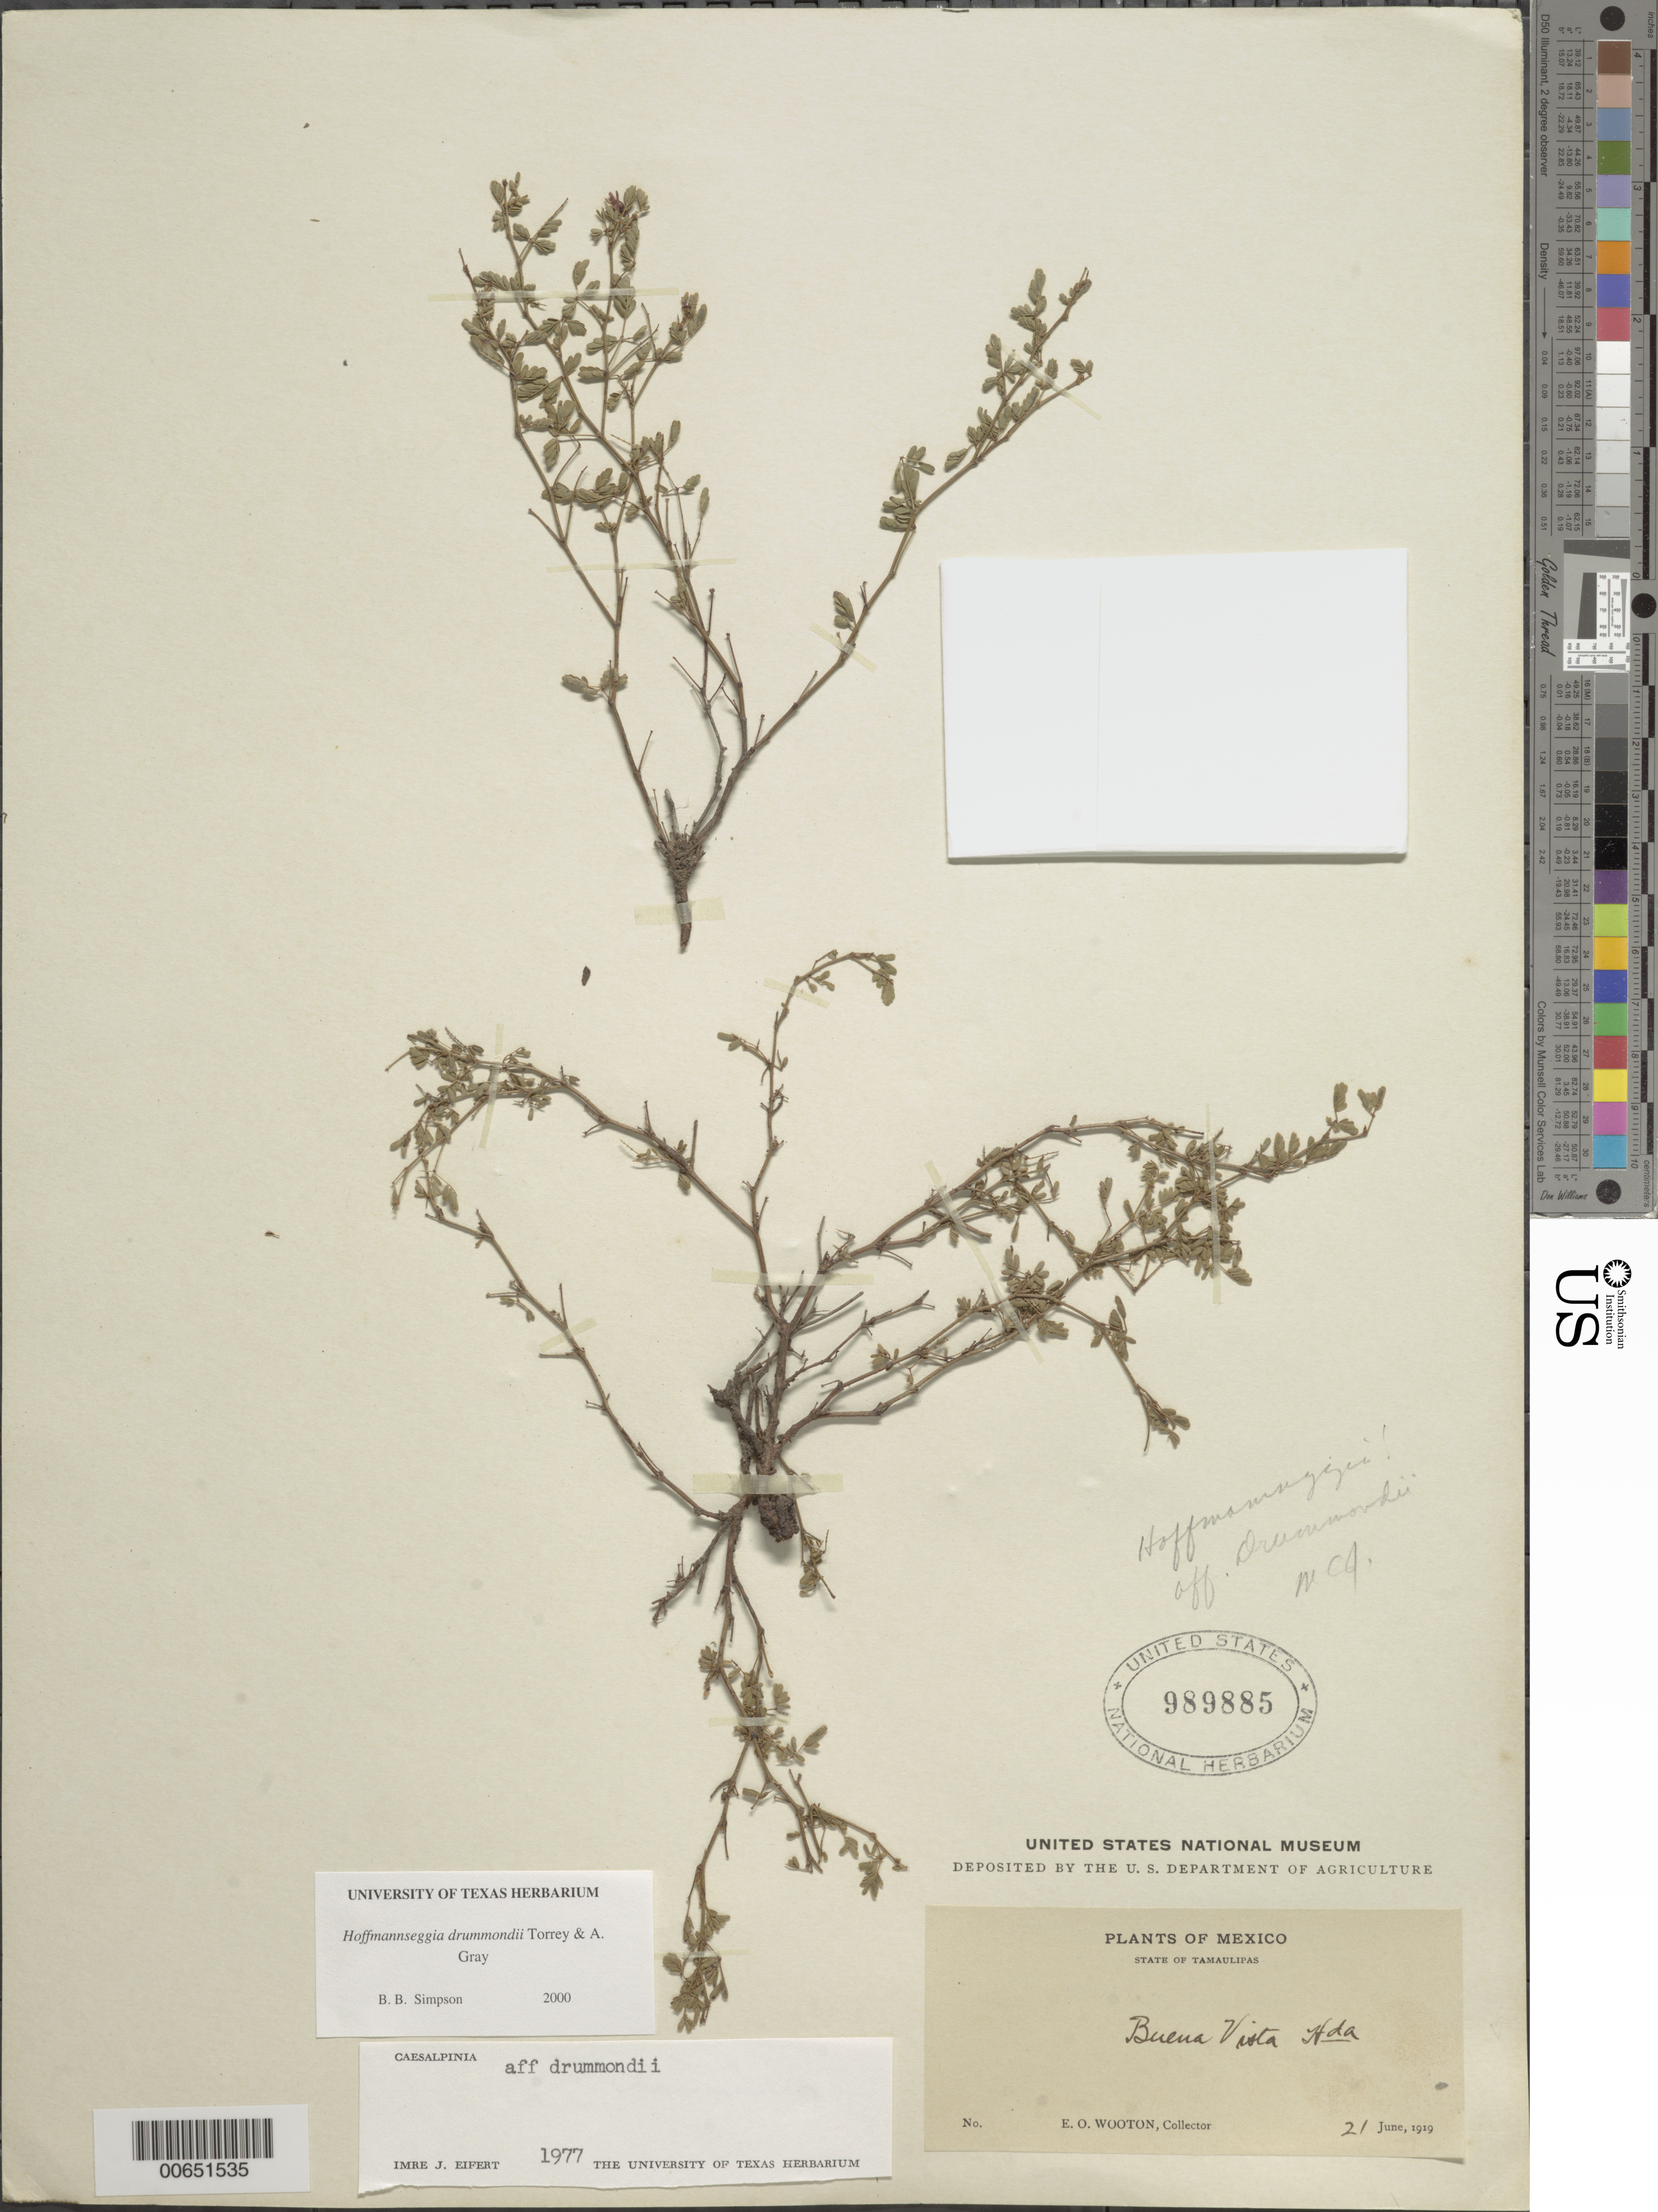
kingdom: Plantae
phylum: Tracheophyta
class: Magnoliopsida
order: Fabales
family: Fabaceae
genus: Hoffmannseggia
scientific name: Hoffmannseggia drummondii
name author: Torr. & A. Gray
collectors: E. O. Wooton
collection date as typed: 21 Jun 1919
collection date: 1919-06-21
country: Mexico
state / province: Tamaulipas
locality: Buena Vista Had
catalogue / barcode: US 989885